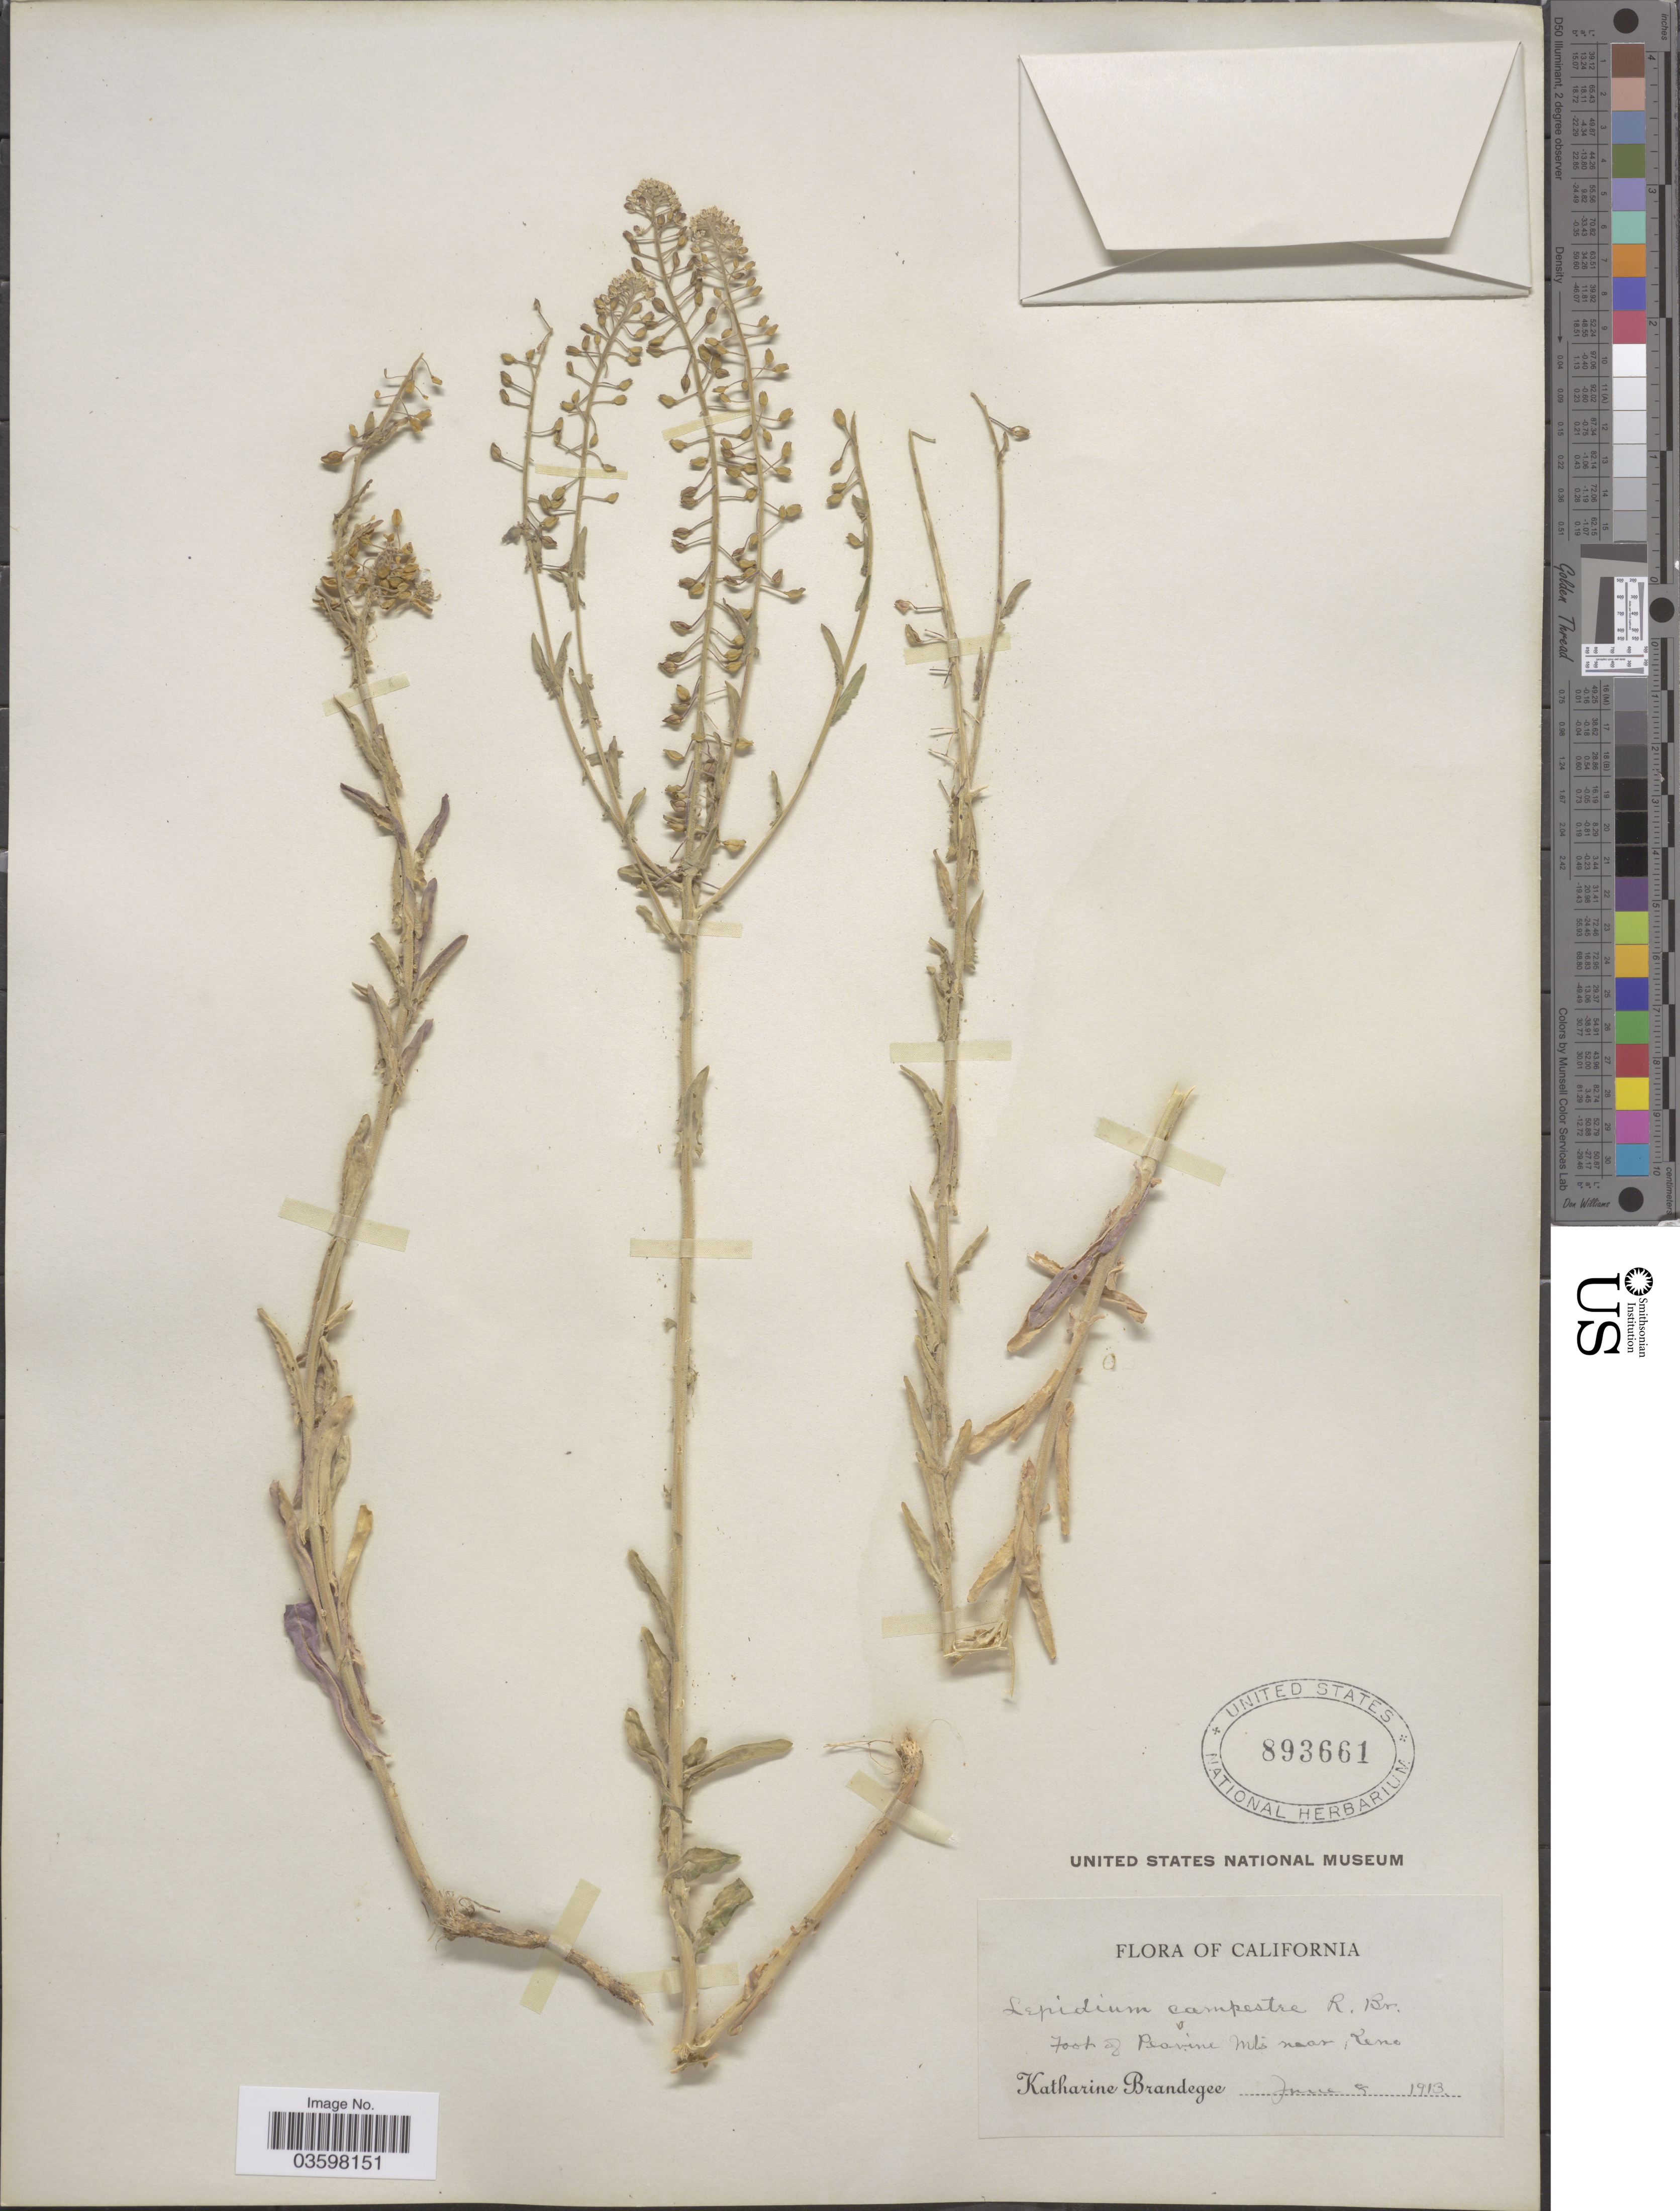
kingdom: Plantae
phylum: Tracheophyta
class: Magnoliopsida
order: Brassicales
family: Brassicaceae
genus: Lepidium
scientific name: Lepidium campestre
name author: (L.) W.T. Aiton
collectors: M. K. Brandegee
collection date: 1913-06-08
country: United States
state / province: California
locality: Foot of Peavine Mts near Reno.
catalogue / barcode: US 893661